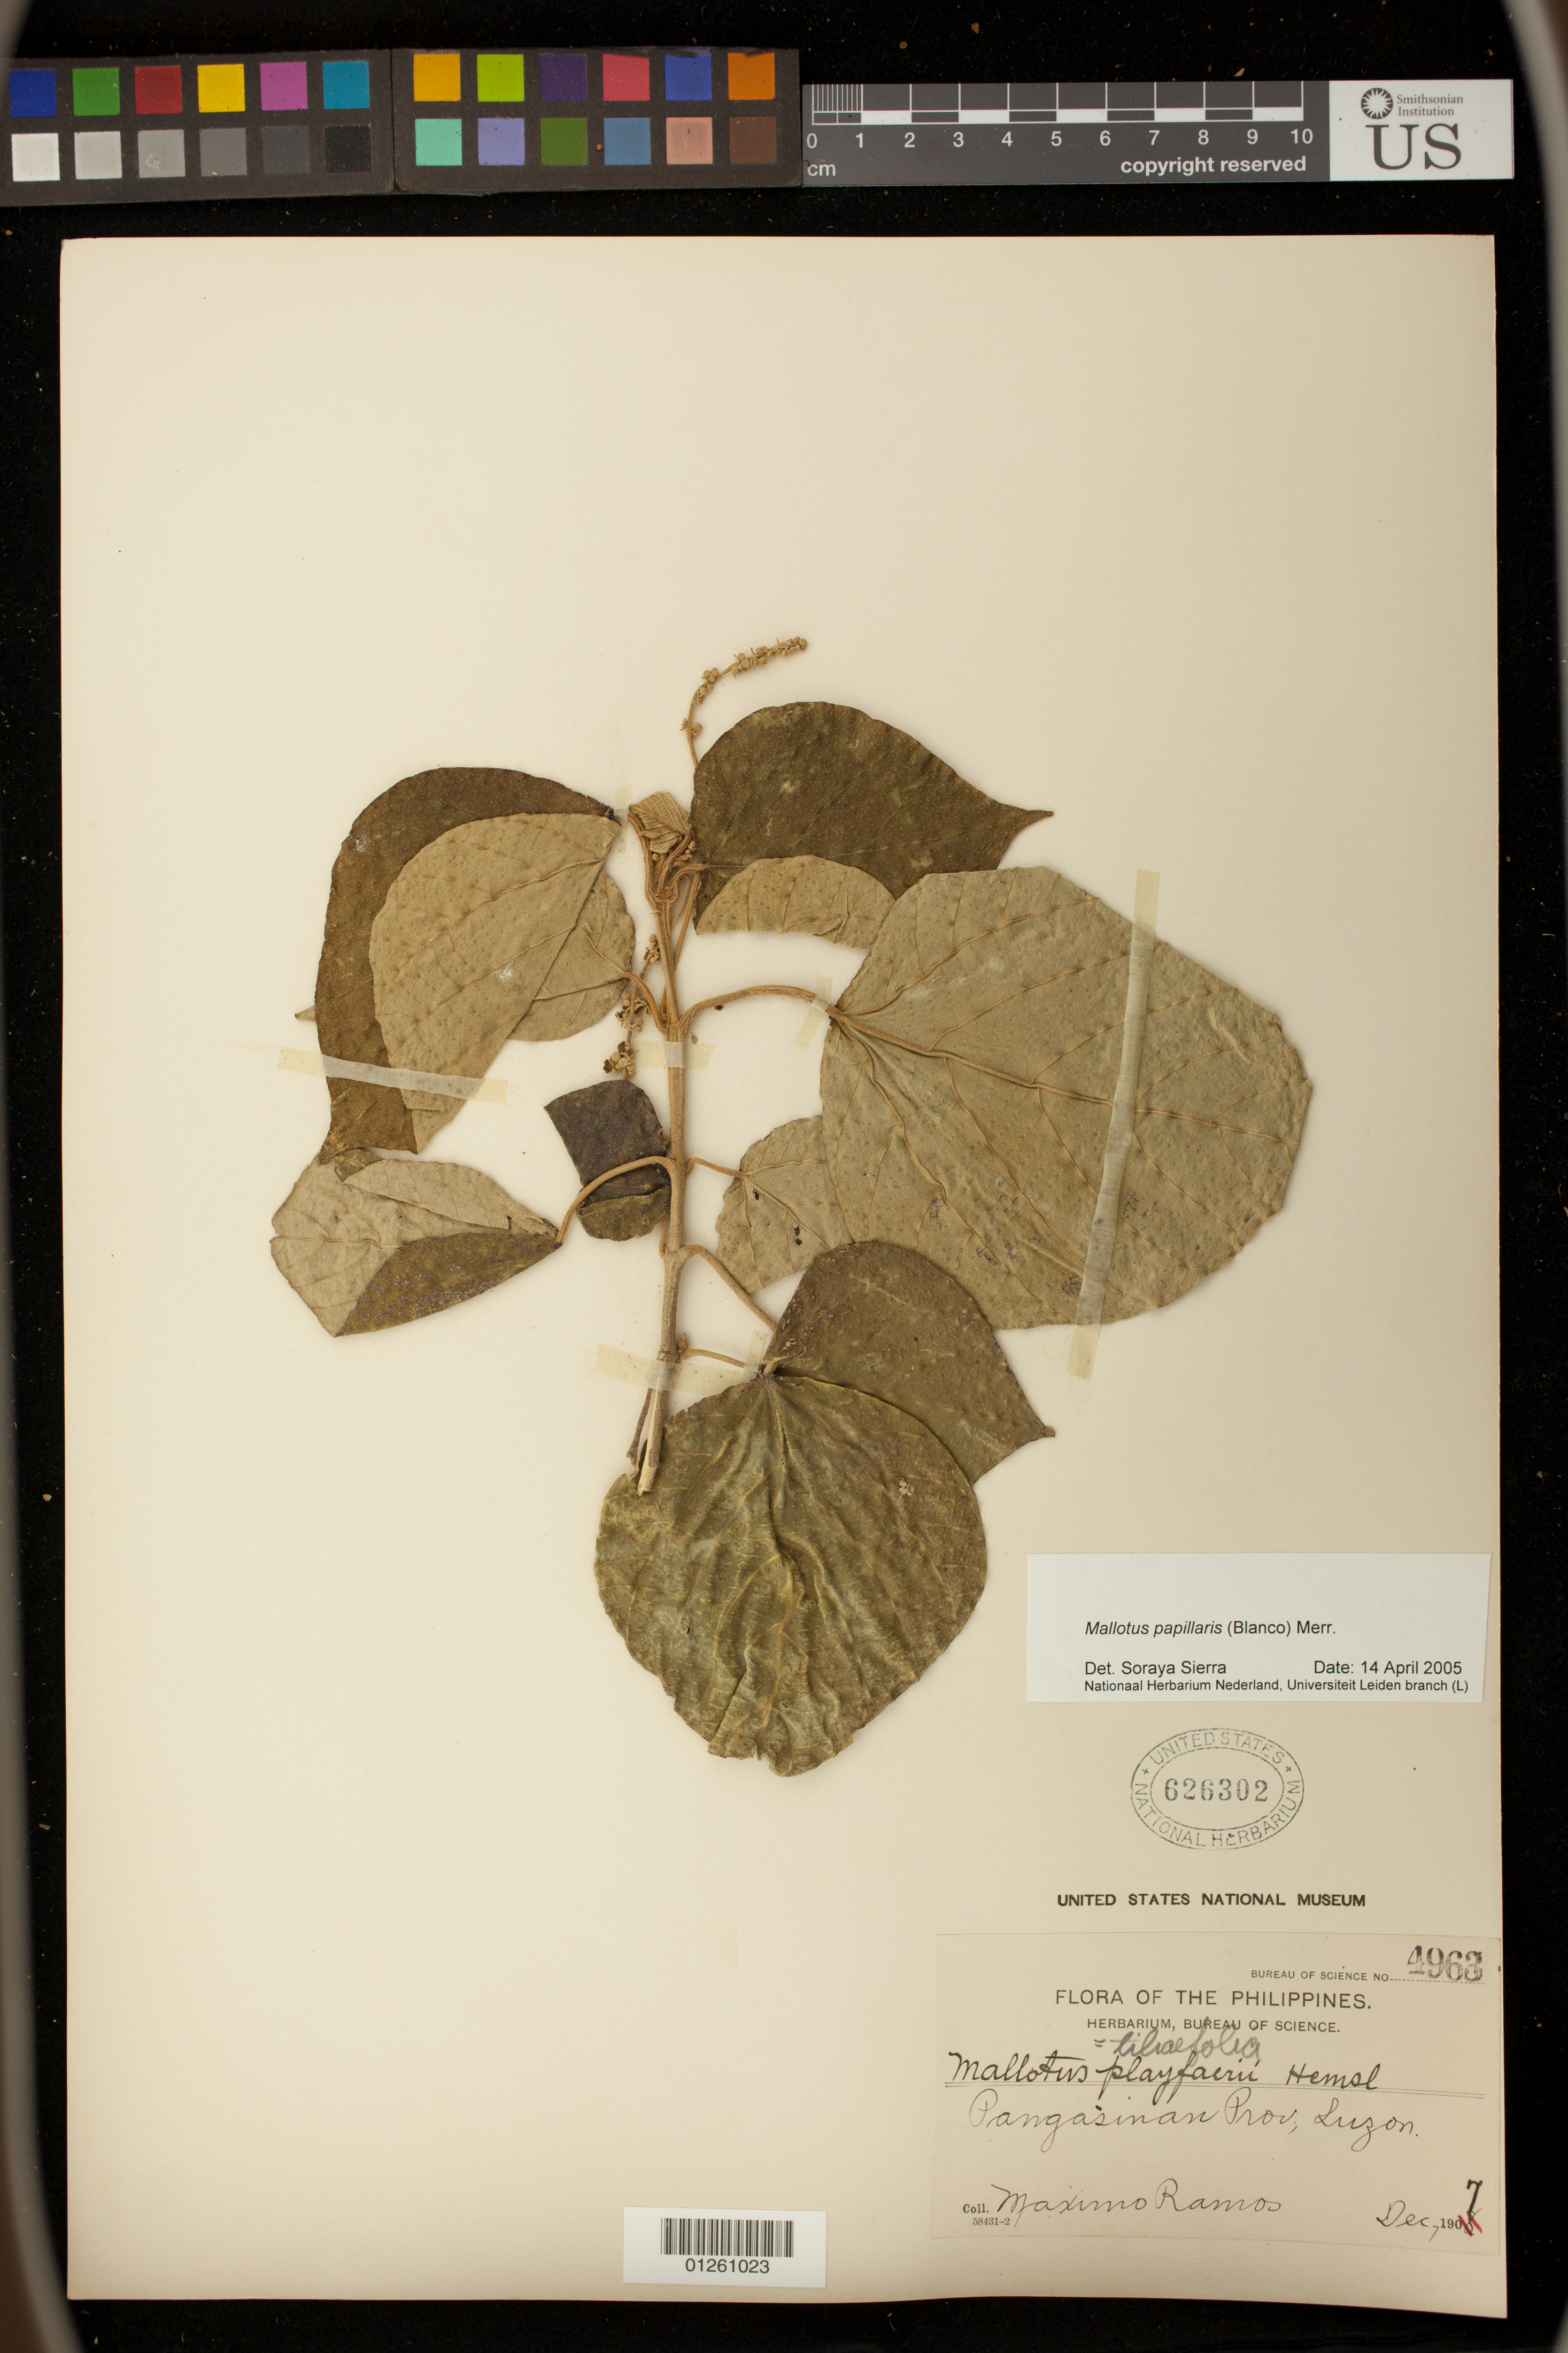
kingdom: Plantae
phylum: Tracheophyta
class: Magnoliopsida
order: Malpighiales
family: Euphorbiaceae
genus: Mallotus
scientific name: Mallotus papillaris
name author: (Blanco) Merr.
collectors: M. Ramos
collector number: Bur. Sci. 4963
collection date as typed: Dec 1907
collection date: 1907-12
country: Philippines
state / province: Ilocos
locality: Pangasinan Prov., Luzon.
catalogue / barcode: US 626302